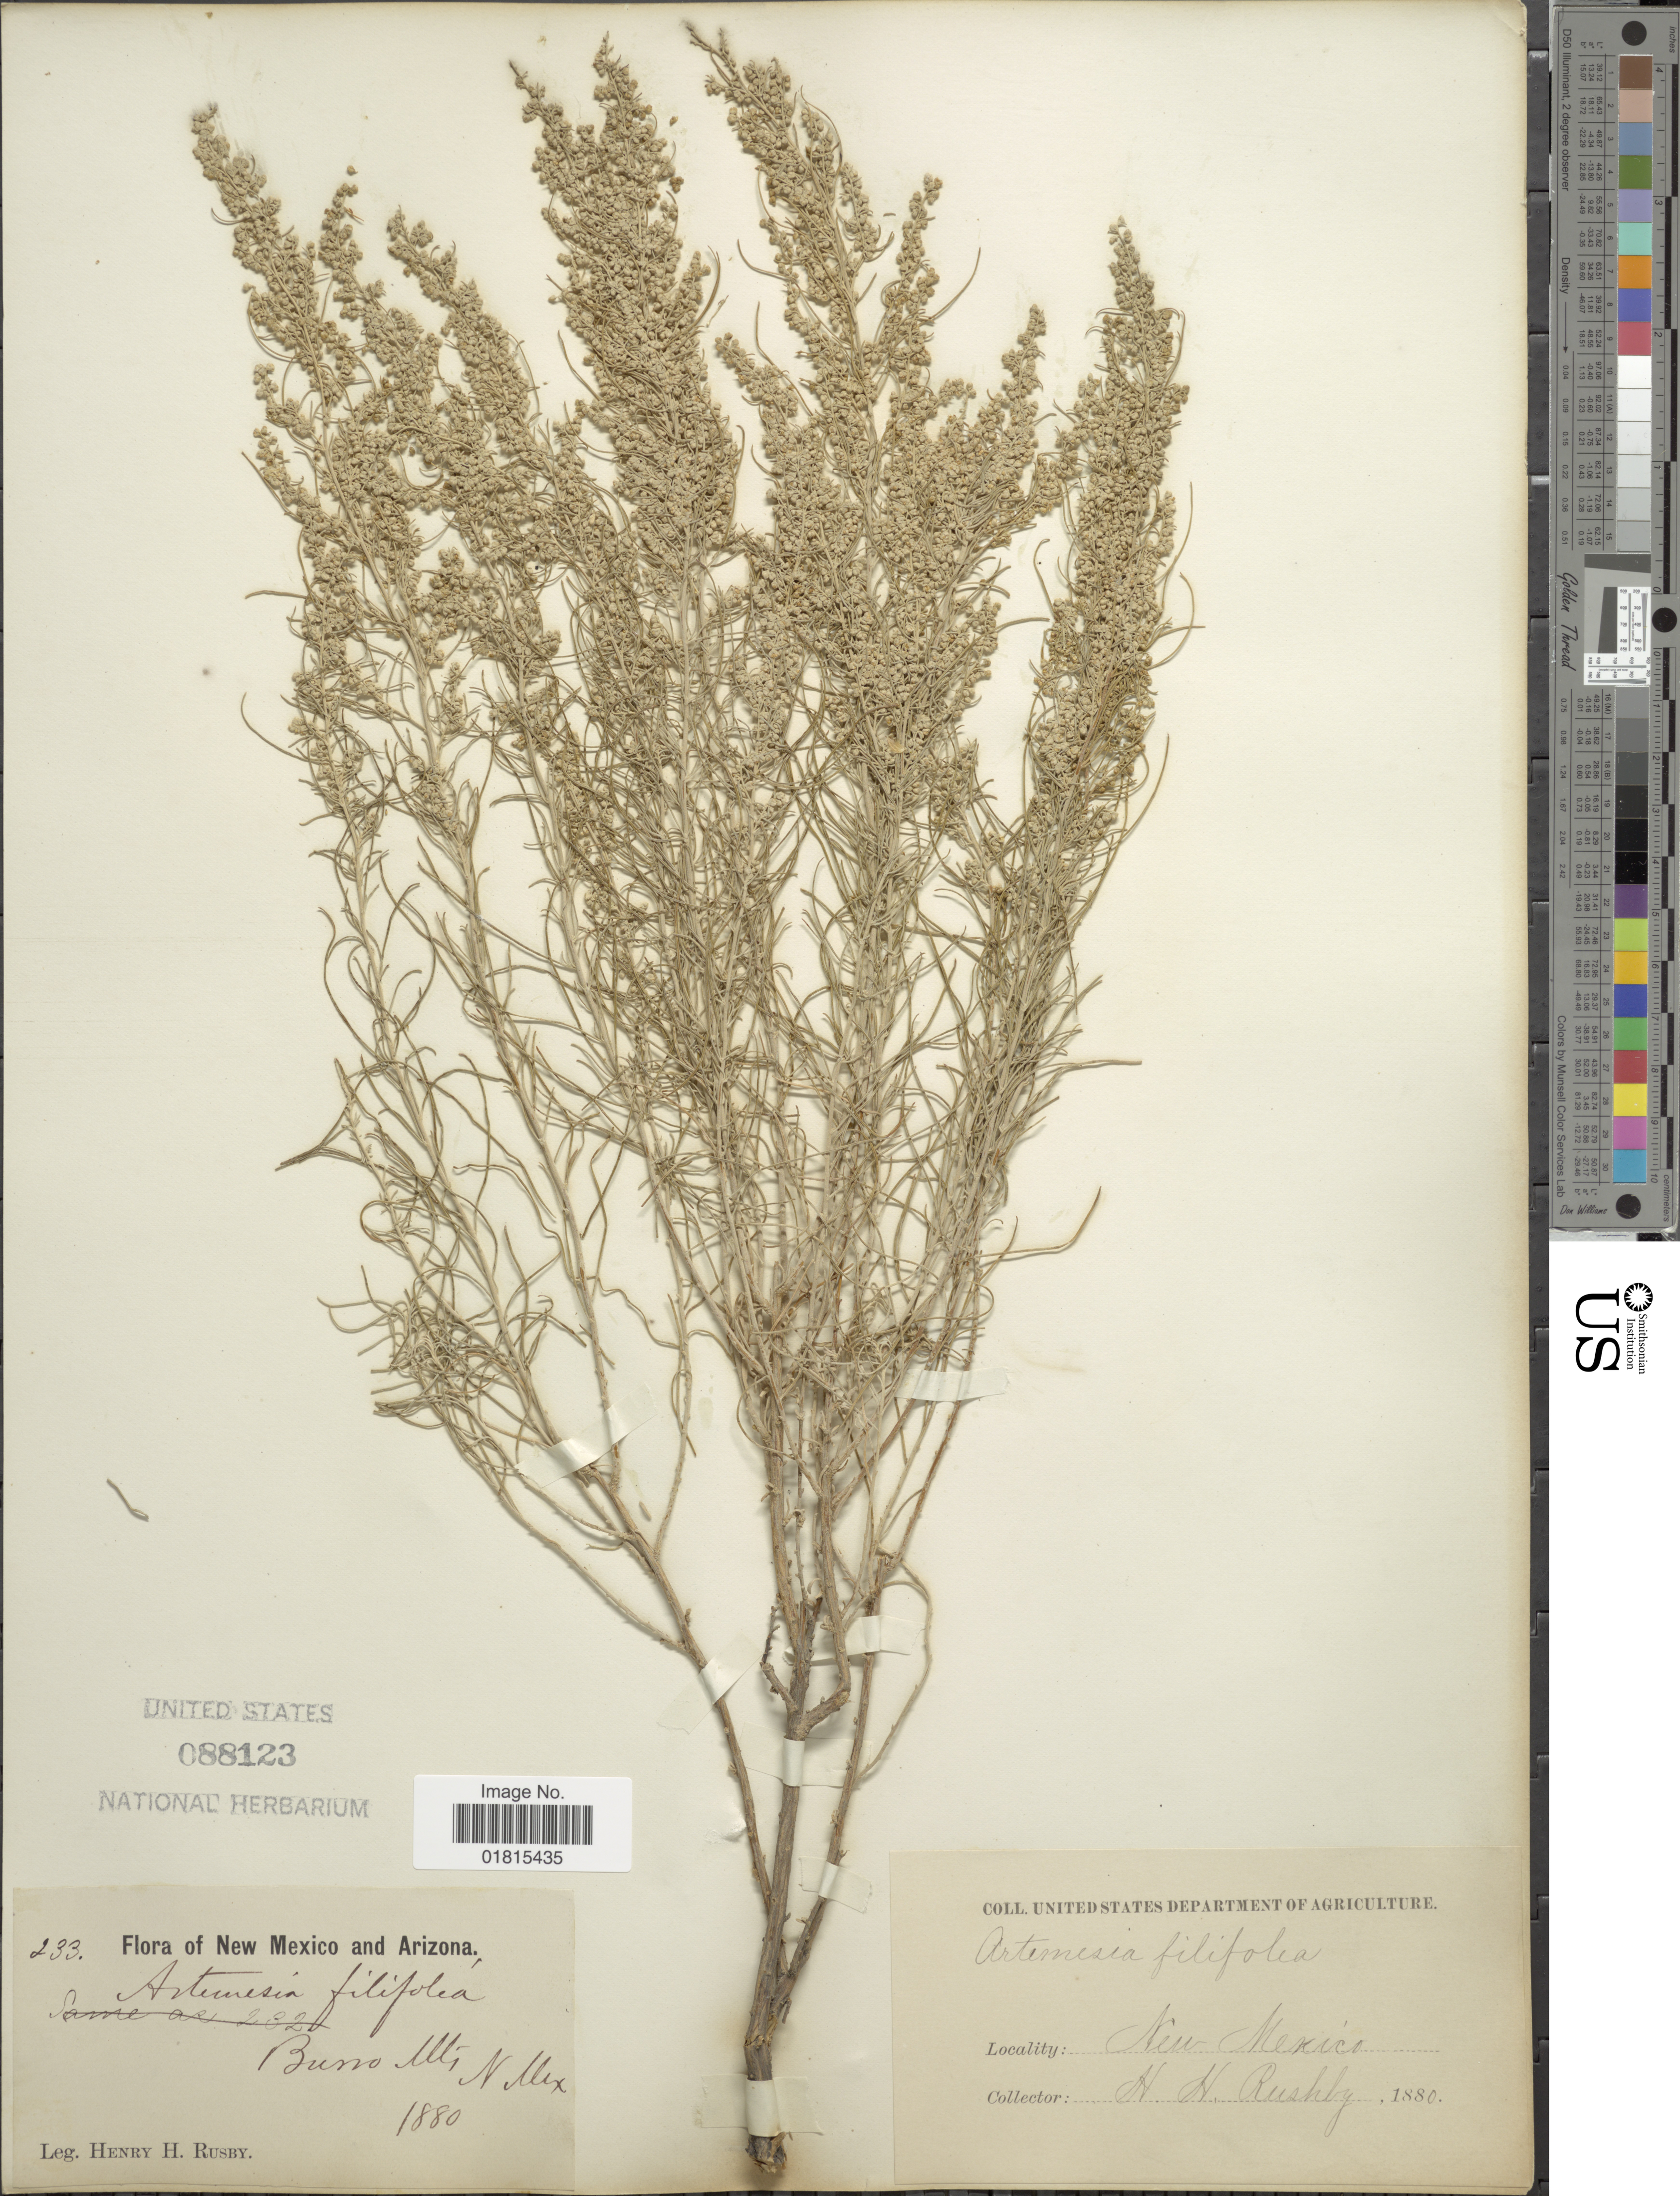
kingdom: Plantae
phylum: Tracheophyta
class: Magnoliopsida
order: Asterales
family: Asteraceae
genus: Artemisia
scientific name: Artemisia filifolia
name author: Torr.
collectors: H. H. Rusby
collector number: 233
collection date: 1880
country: United States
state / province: New Mexico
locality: Burro Mts., N.Mex.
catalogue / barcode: US 88123